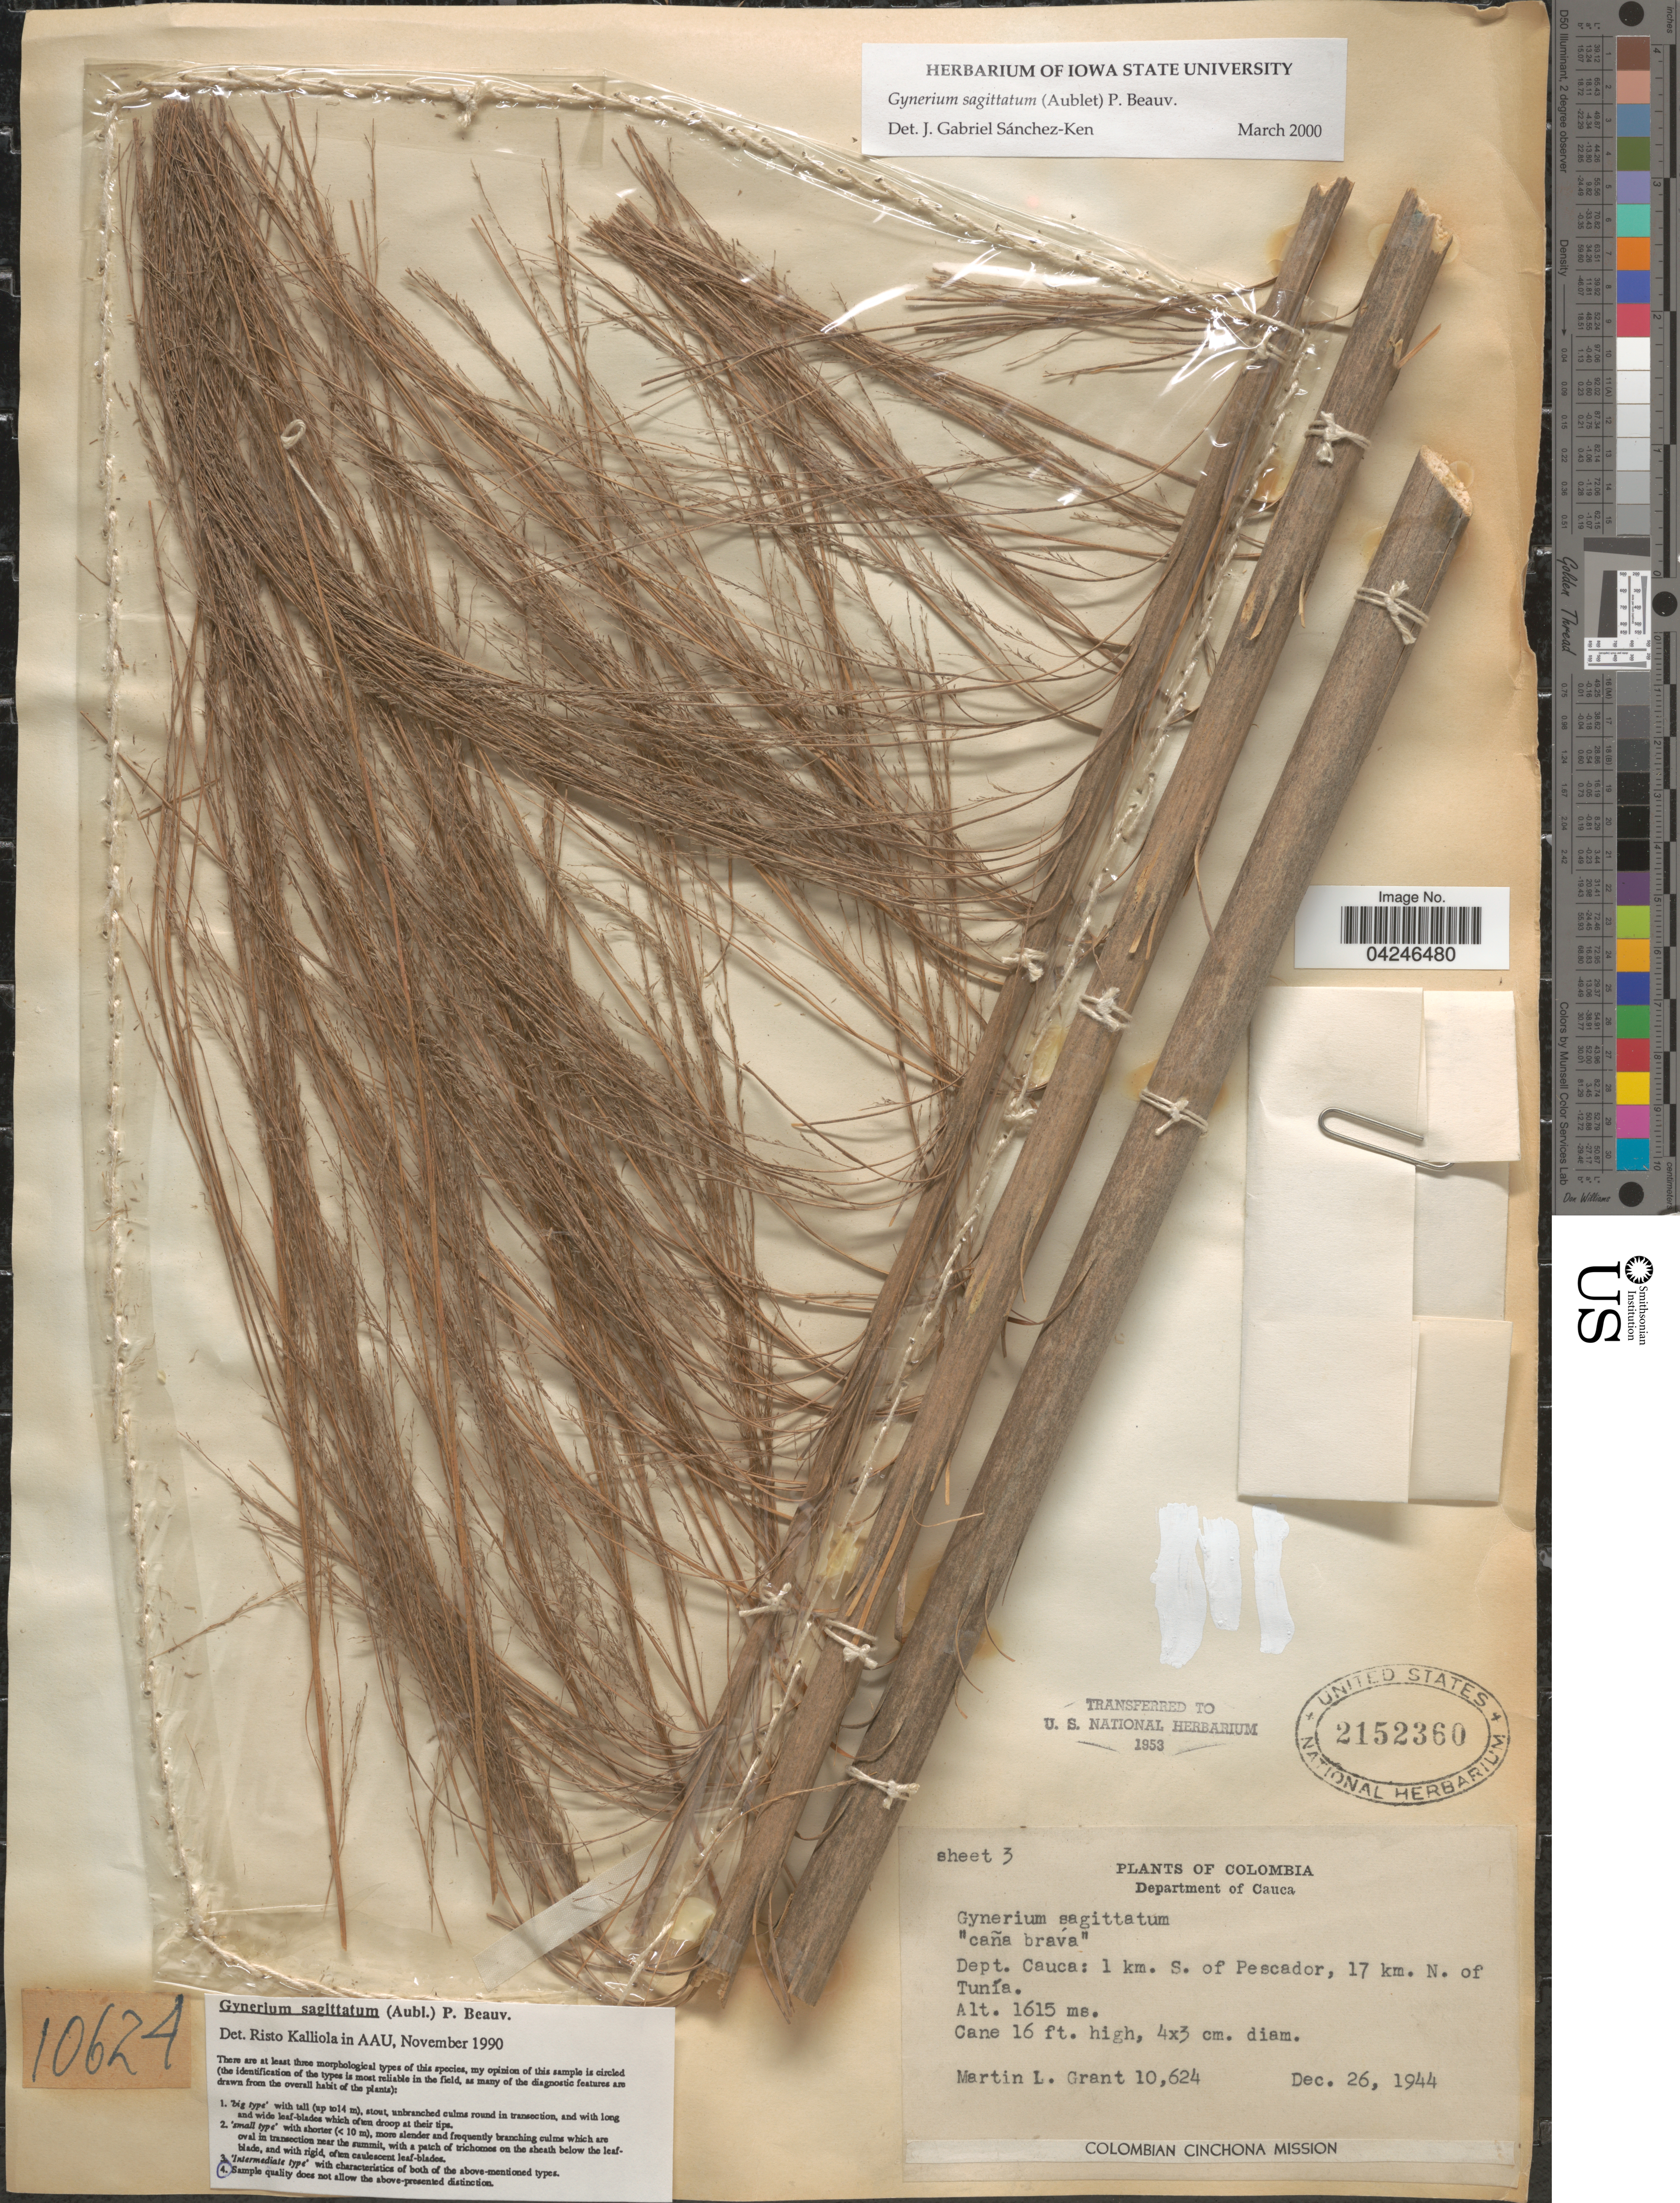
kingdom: Plantae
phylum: Tracheophyta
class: Liliopsida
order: Poales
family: Poaceae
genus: Gynerium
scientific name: Gynerium sagittatum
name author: (Aubl.) P. Beauv.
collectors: M. L. Grant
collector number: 10624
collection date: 1944-12-26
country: Colombia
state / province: Cauca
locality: Department of Cauca. 1 km. S. of Pescador, 17 km. N. of Tunía. Colombian Cinchona Mission.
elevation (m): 1615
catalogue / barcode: US 2152360